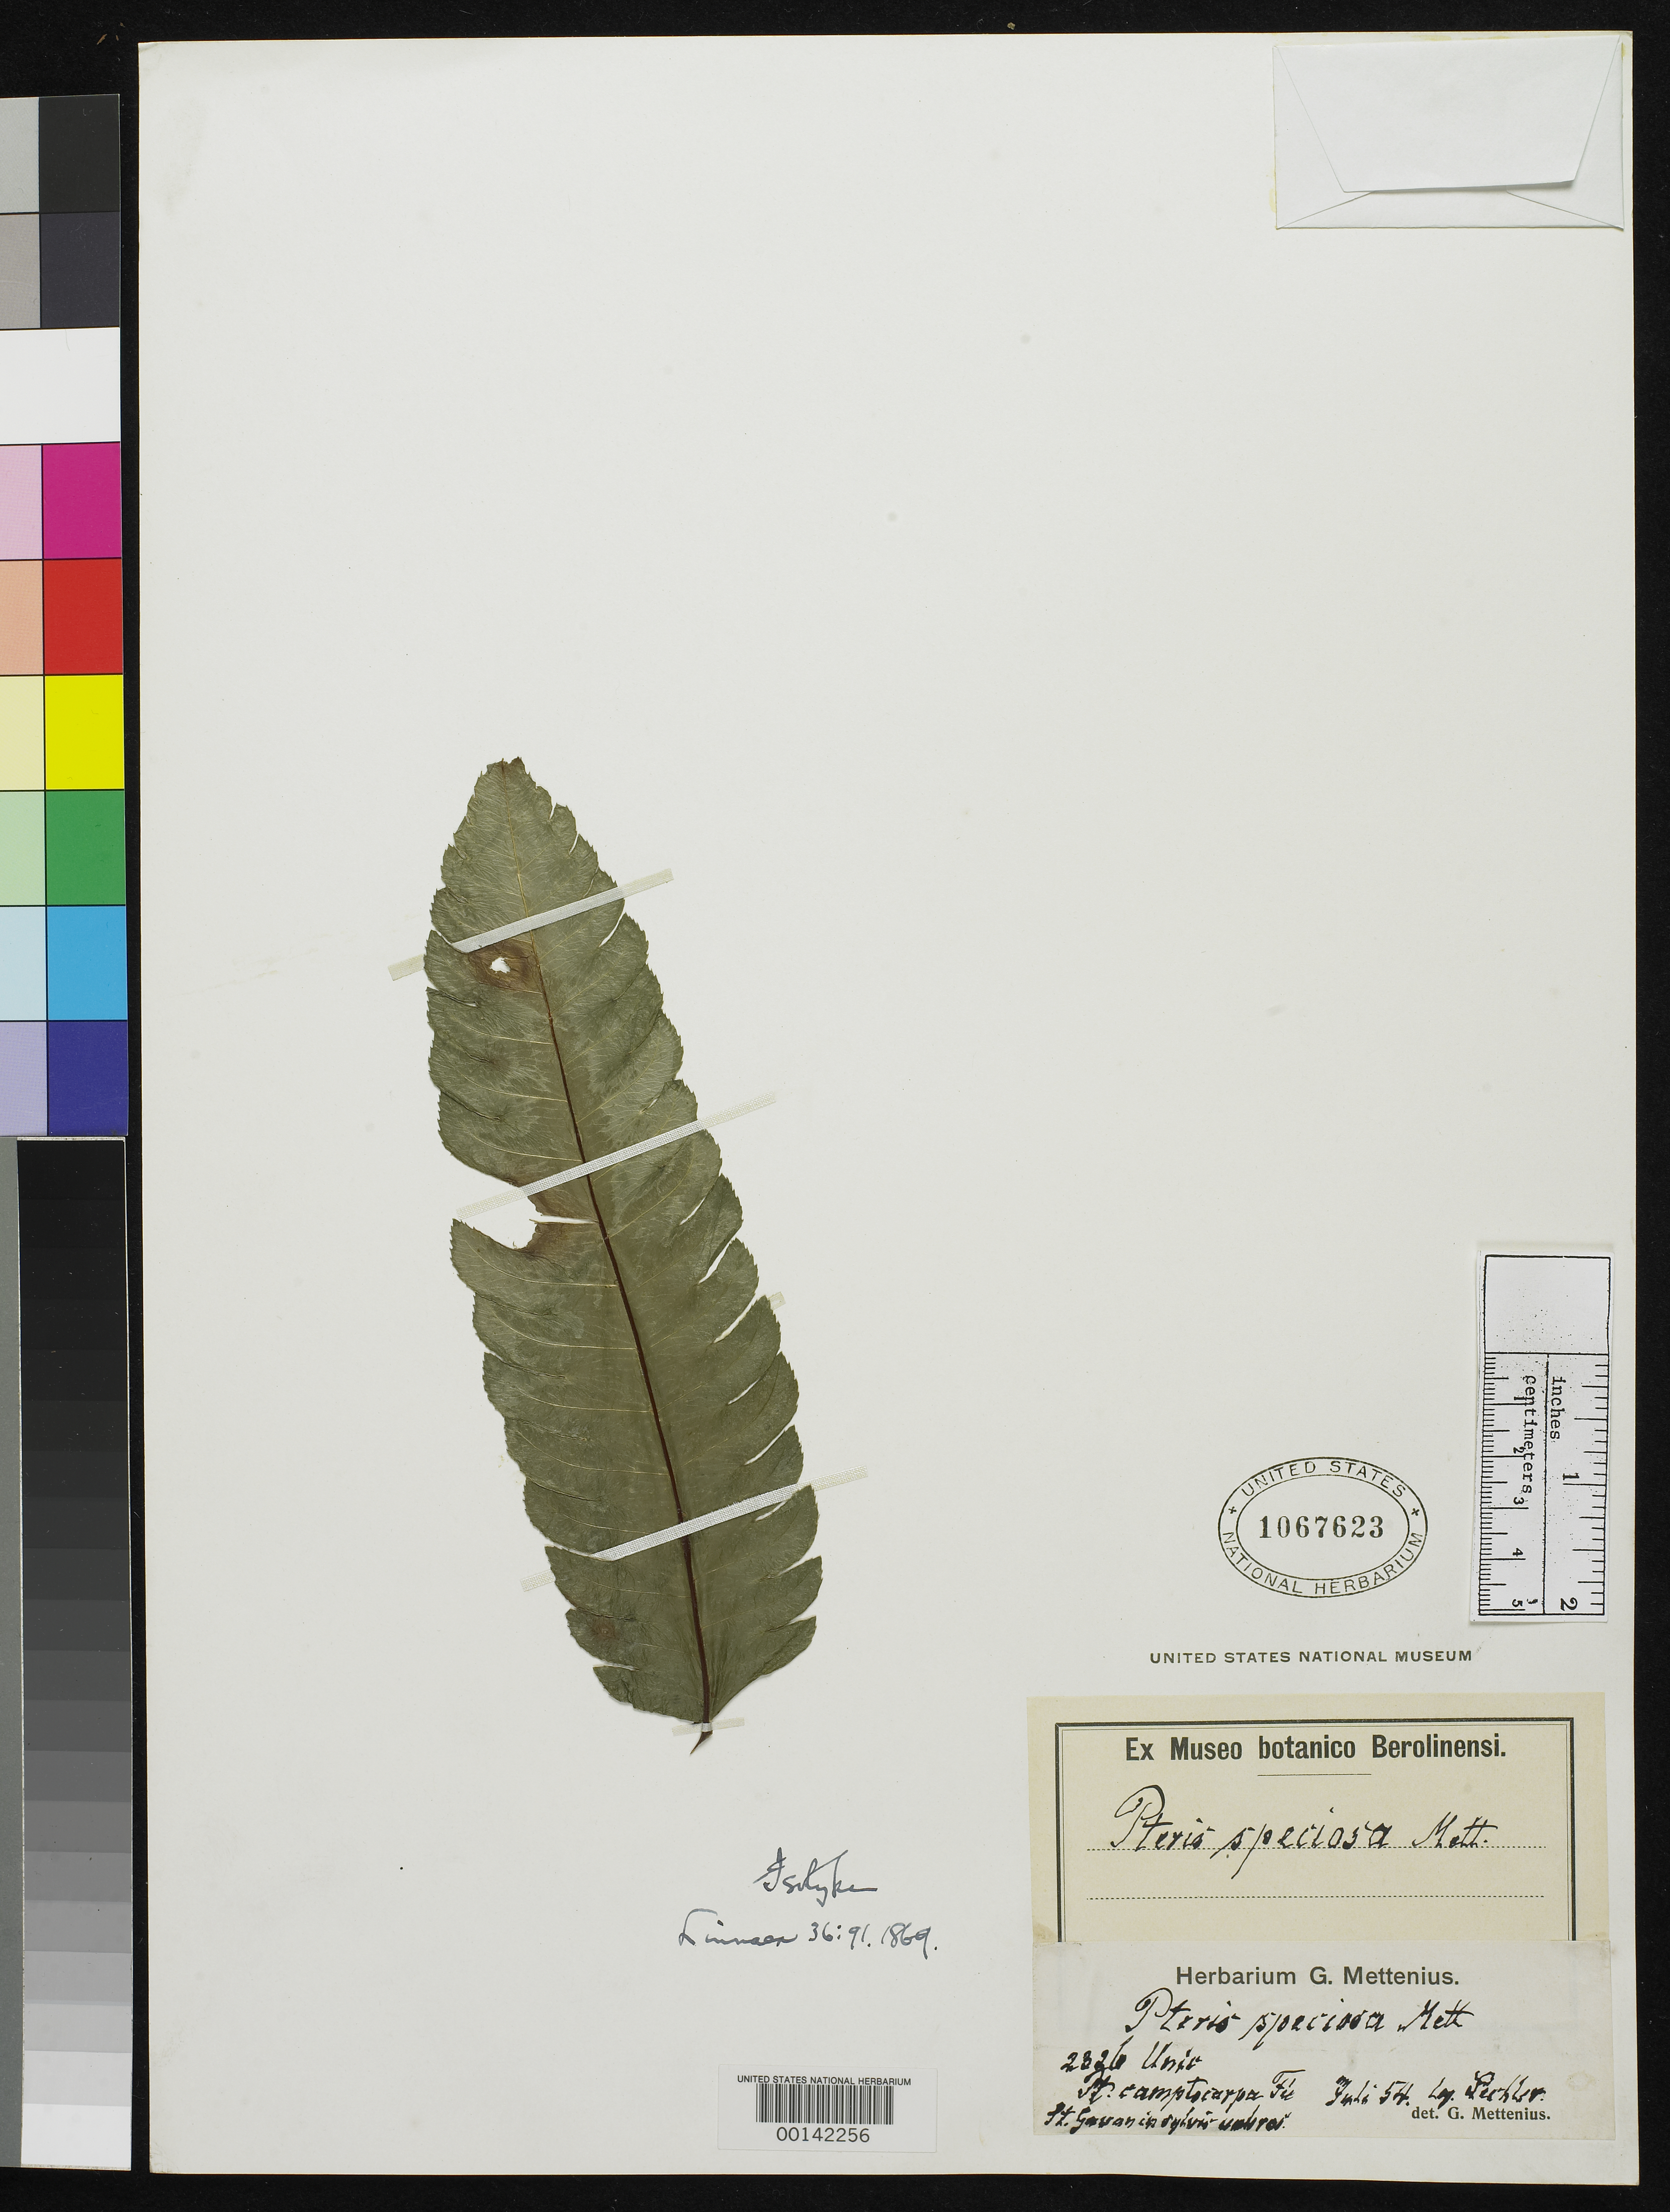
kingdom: Plantae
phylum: Tracheophyta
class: Polypodiopsida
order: Polypodiales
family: Pteridaceae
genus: Pteris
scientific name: Pteris speciosa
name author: Mett. ex Kuhn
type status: Type Fragment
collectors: W. Lechler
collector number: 2326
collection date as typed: Jul 1854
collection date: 1854-07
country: Peru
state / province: San Martín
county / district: Mariscal Cáceres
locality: Rio Huallaga, margen Derecha del; Balsa Probana; dtto. Tocache Nuevo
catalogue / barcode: US 1067623